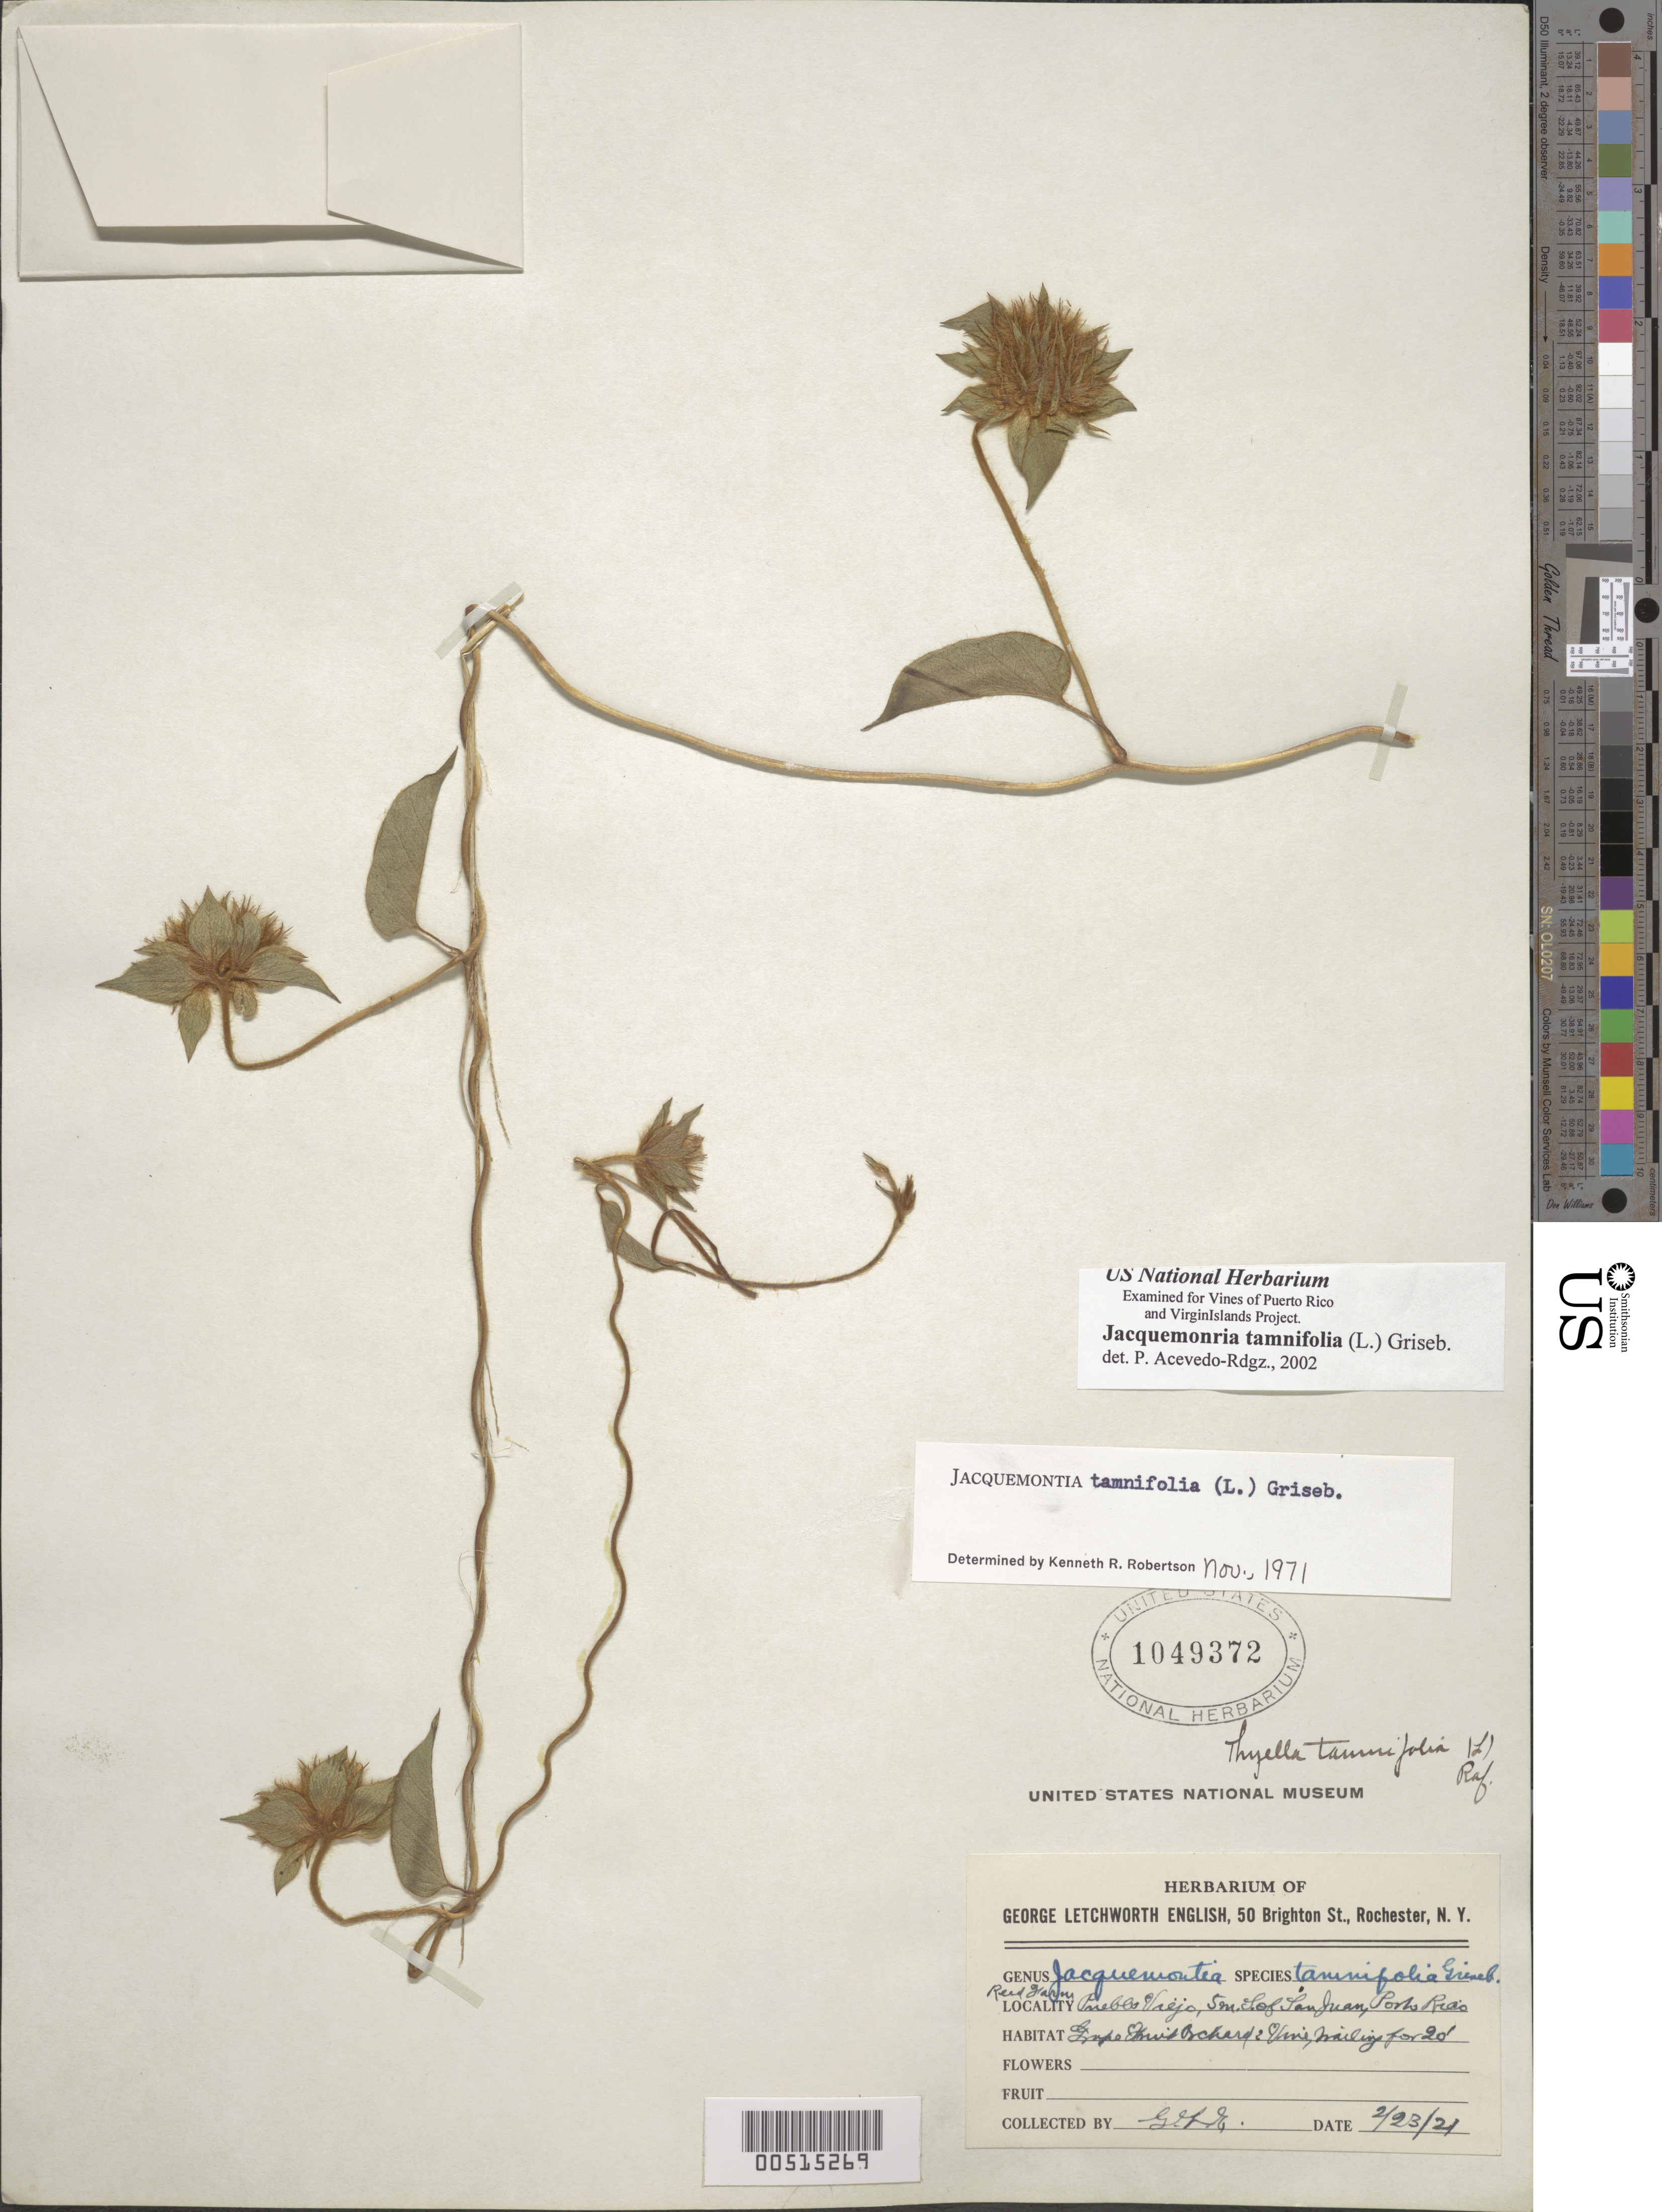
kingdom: Plantae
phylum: Tracheophyta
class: Magnoliopsida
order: Solanales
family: Convolvulaceae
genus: Jacquemontia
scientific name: Jacquemontia tamnifolia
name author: (L.) Griseb.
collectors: G. Letchworth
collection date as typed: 23 Feb 1921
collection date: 1921-02-23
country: Puerto Rico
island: Greater Antilles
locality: Pueblo Viejo, 5kn s. of San Juan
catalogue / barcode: US 1049372